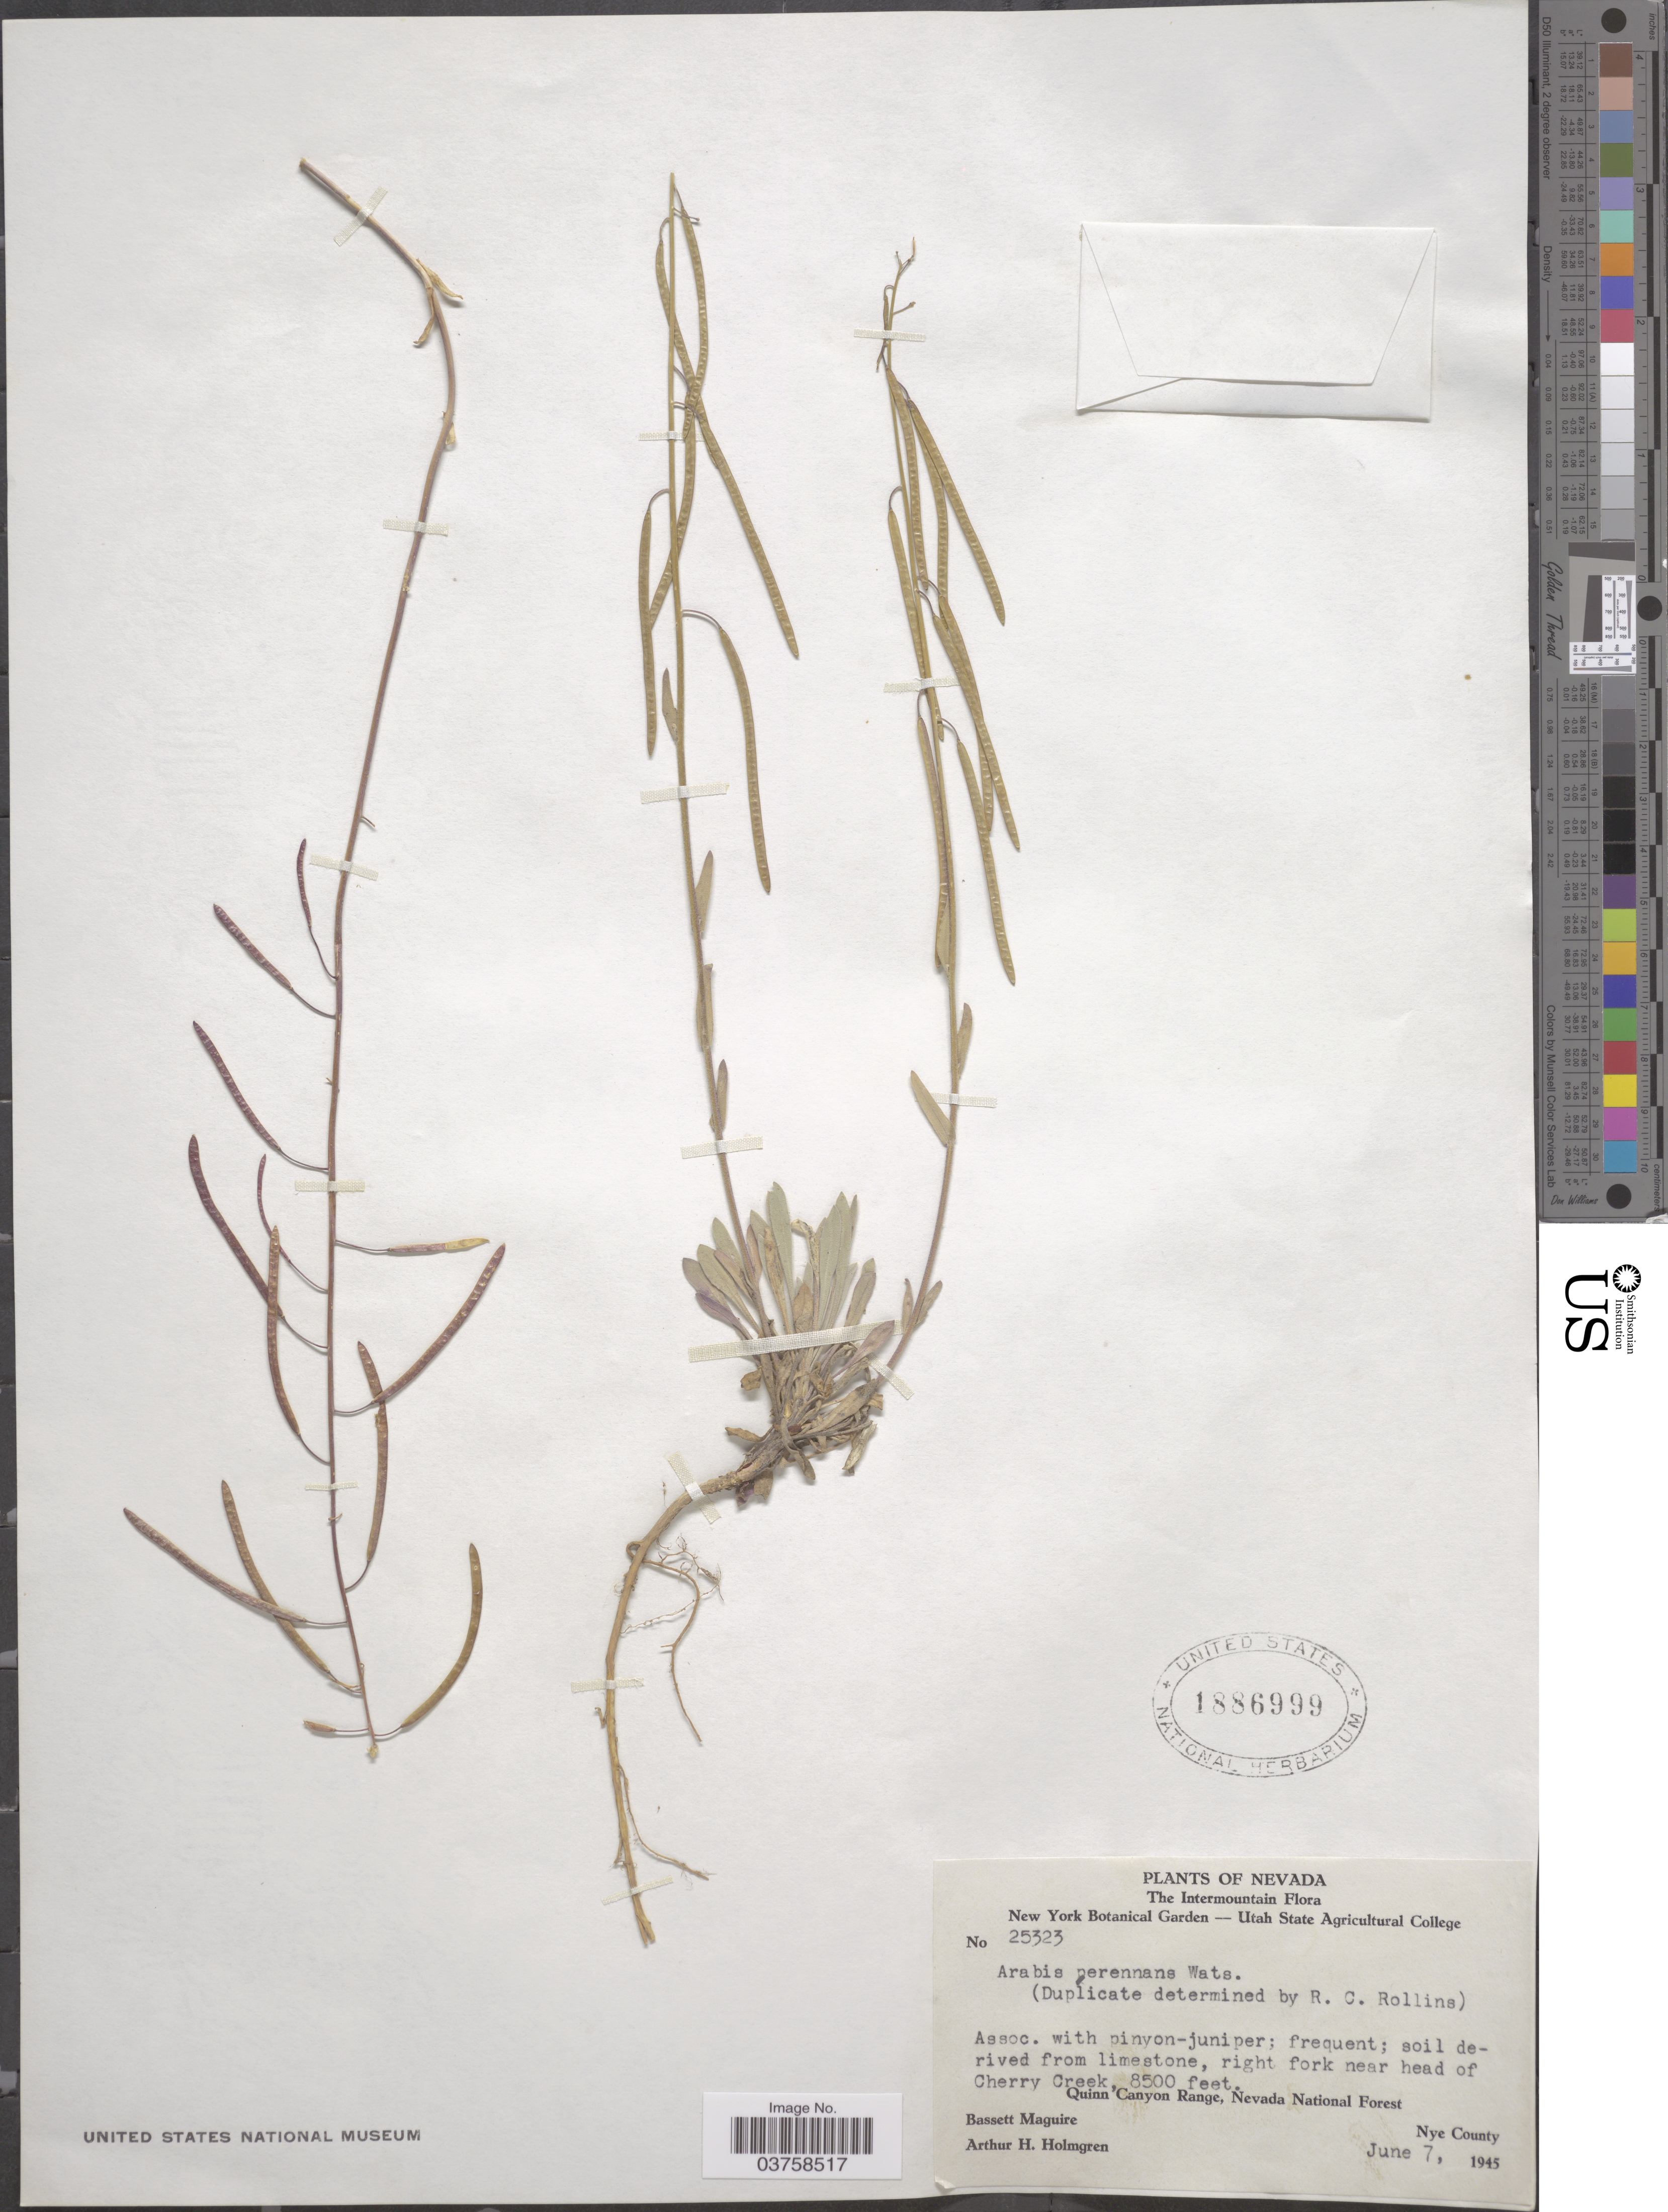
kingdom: Plantae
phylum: Tracheophyta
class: Magnoliopsida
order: Brassicales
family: Brassicaceae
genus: Arabis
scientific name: Arabis perennans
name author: S. Watson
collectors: B. Maguire & A. H. Holmgren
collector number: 25323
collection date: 1945-06-07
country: United States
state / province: Nevada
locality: The Intermountain. Right fork near head of Cherry Creek. Quinn Canyon Range, Nevada National Forest. Nye County.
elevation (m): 2591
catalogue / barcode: US 1886999